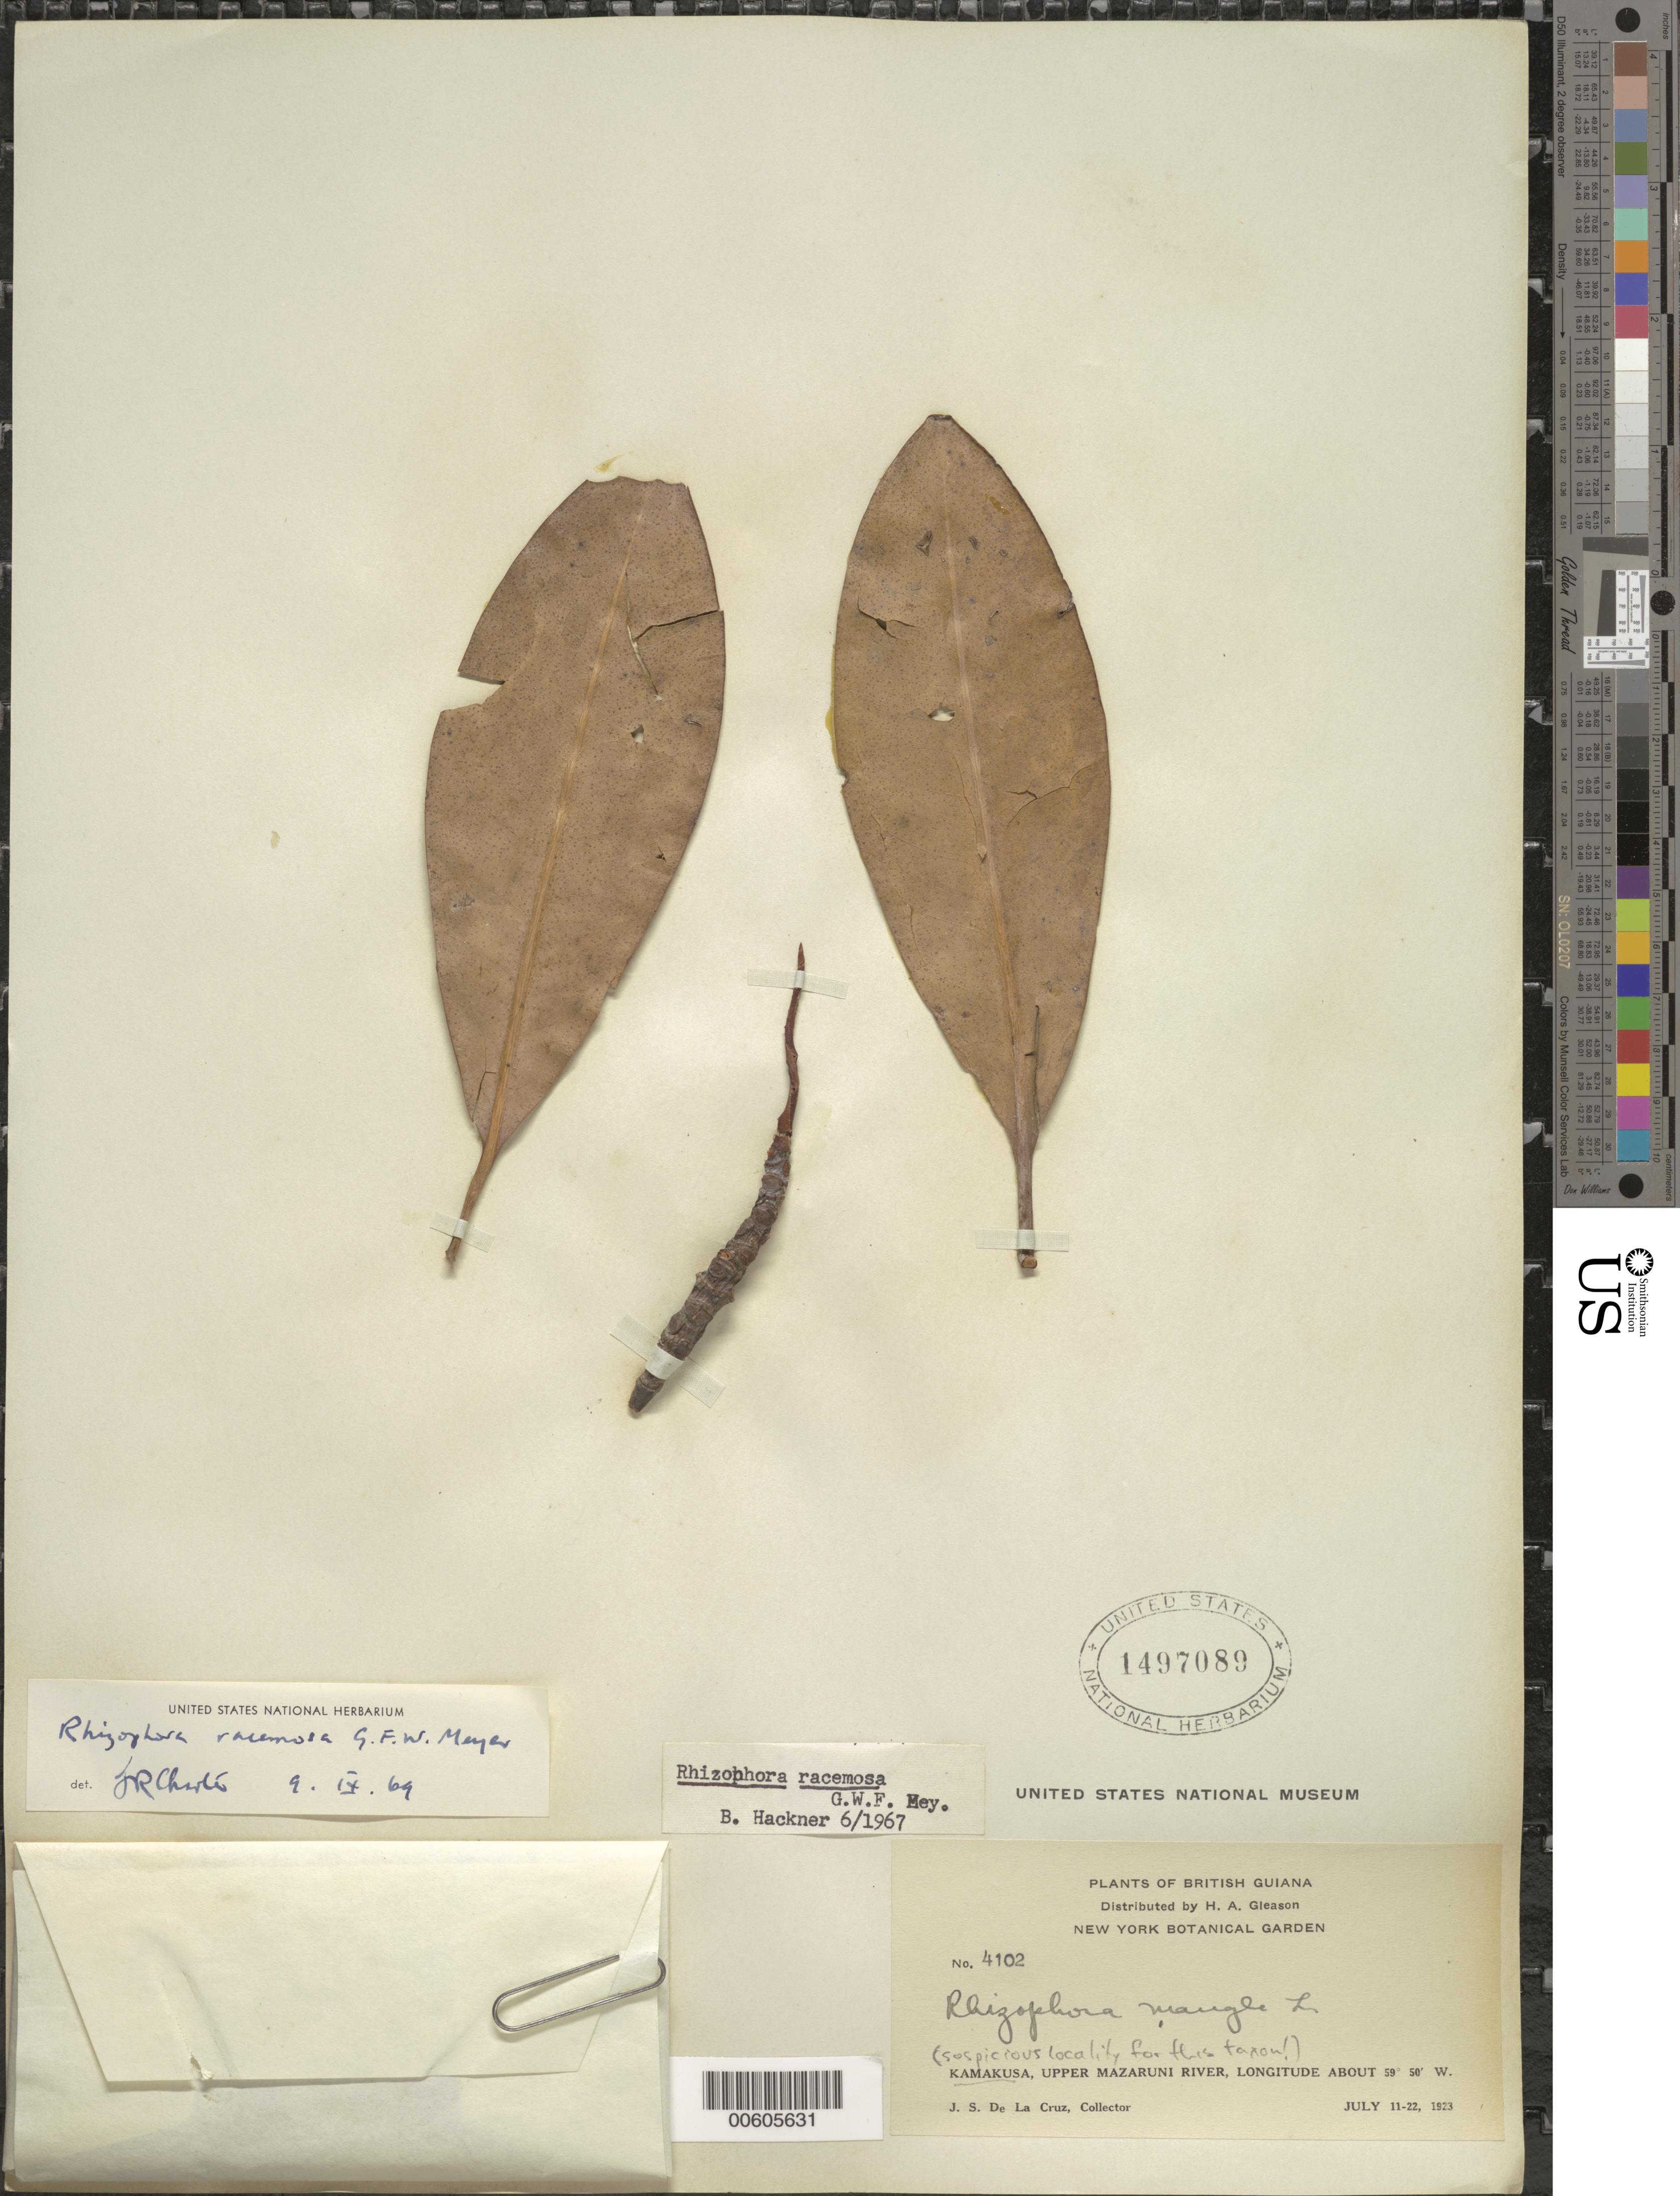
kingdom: Plantae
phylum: Tracheophyta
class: Magnoliopsida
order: Malpighiales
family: Rhizophoraceae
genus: Rhizophora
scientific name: Rhizophora racemosa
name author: G. Mey.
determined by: Hackner, B.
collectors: J. S. de la Cruz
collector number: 4102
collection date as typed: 11-Jul-23 to 22-Jul-23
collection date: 1923-07-11/1923-07-22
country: Guyana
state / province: Cuyuni-Mazaruni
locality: Kamakusa, Upper Mazaruni R.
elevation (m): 100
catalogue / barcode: US 1497089